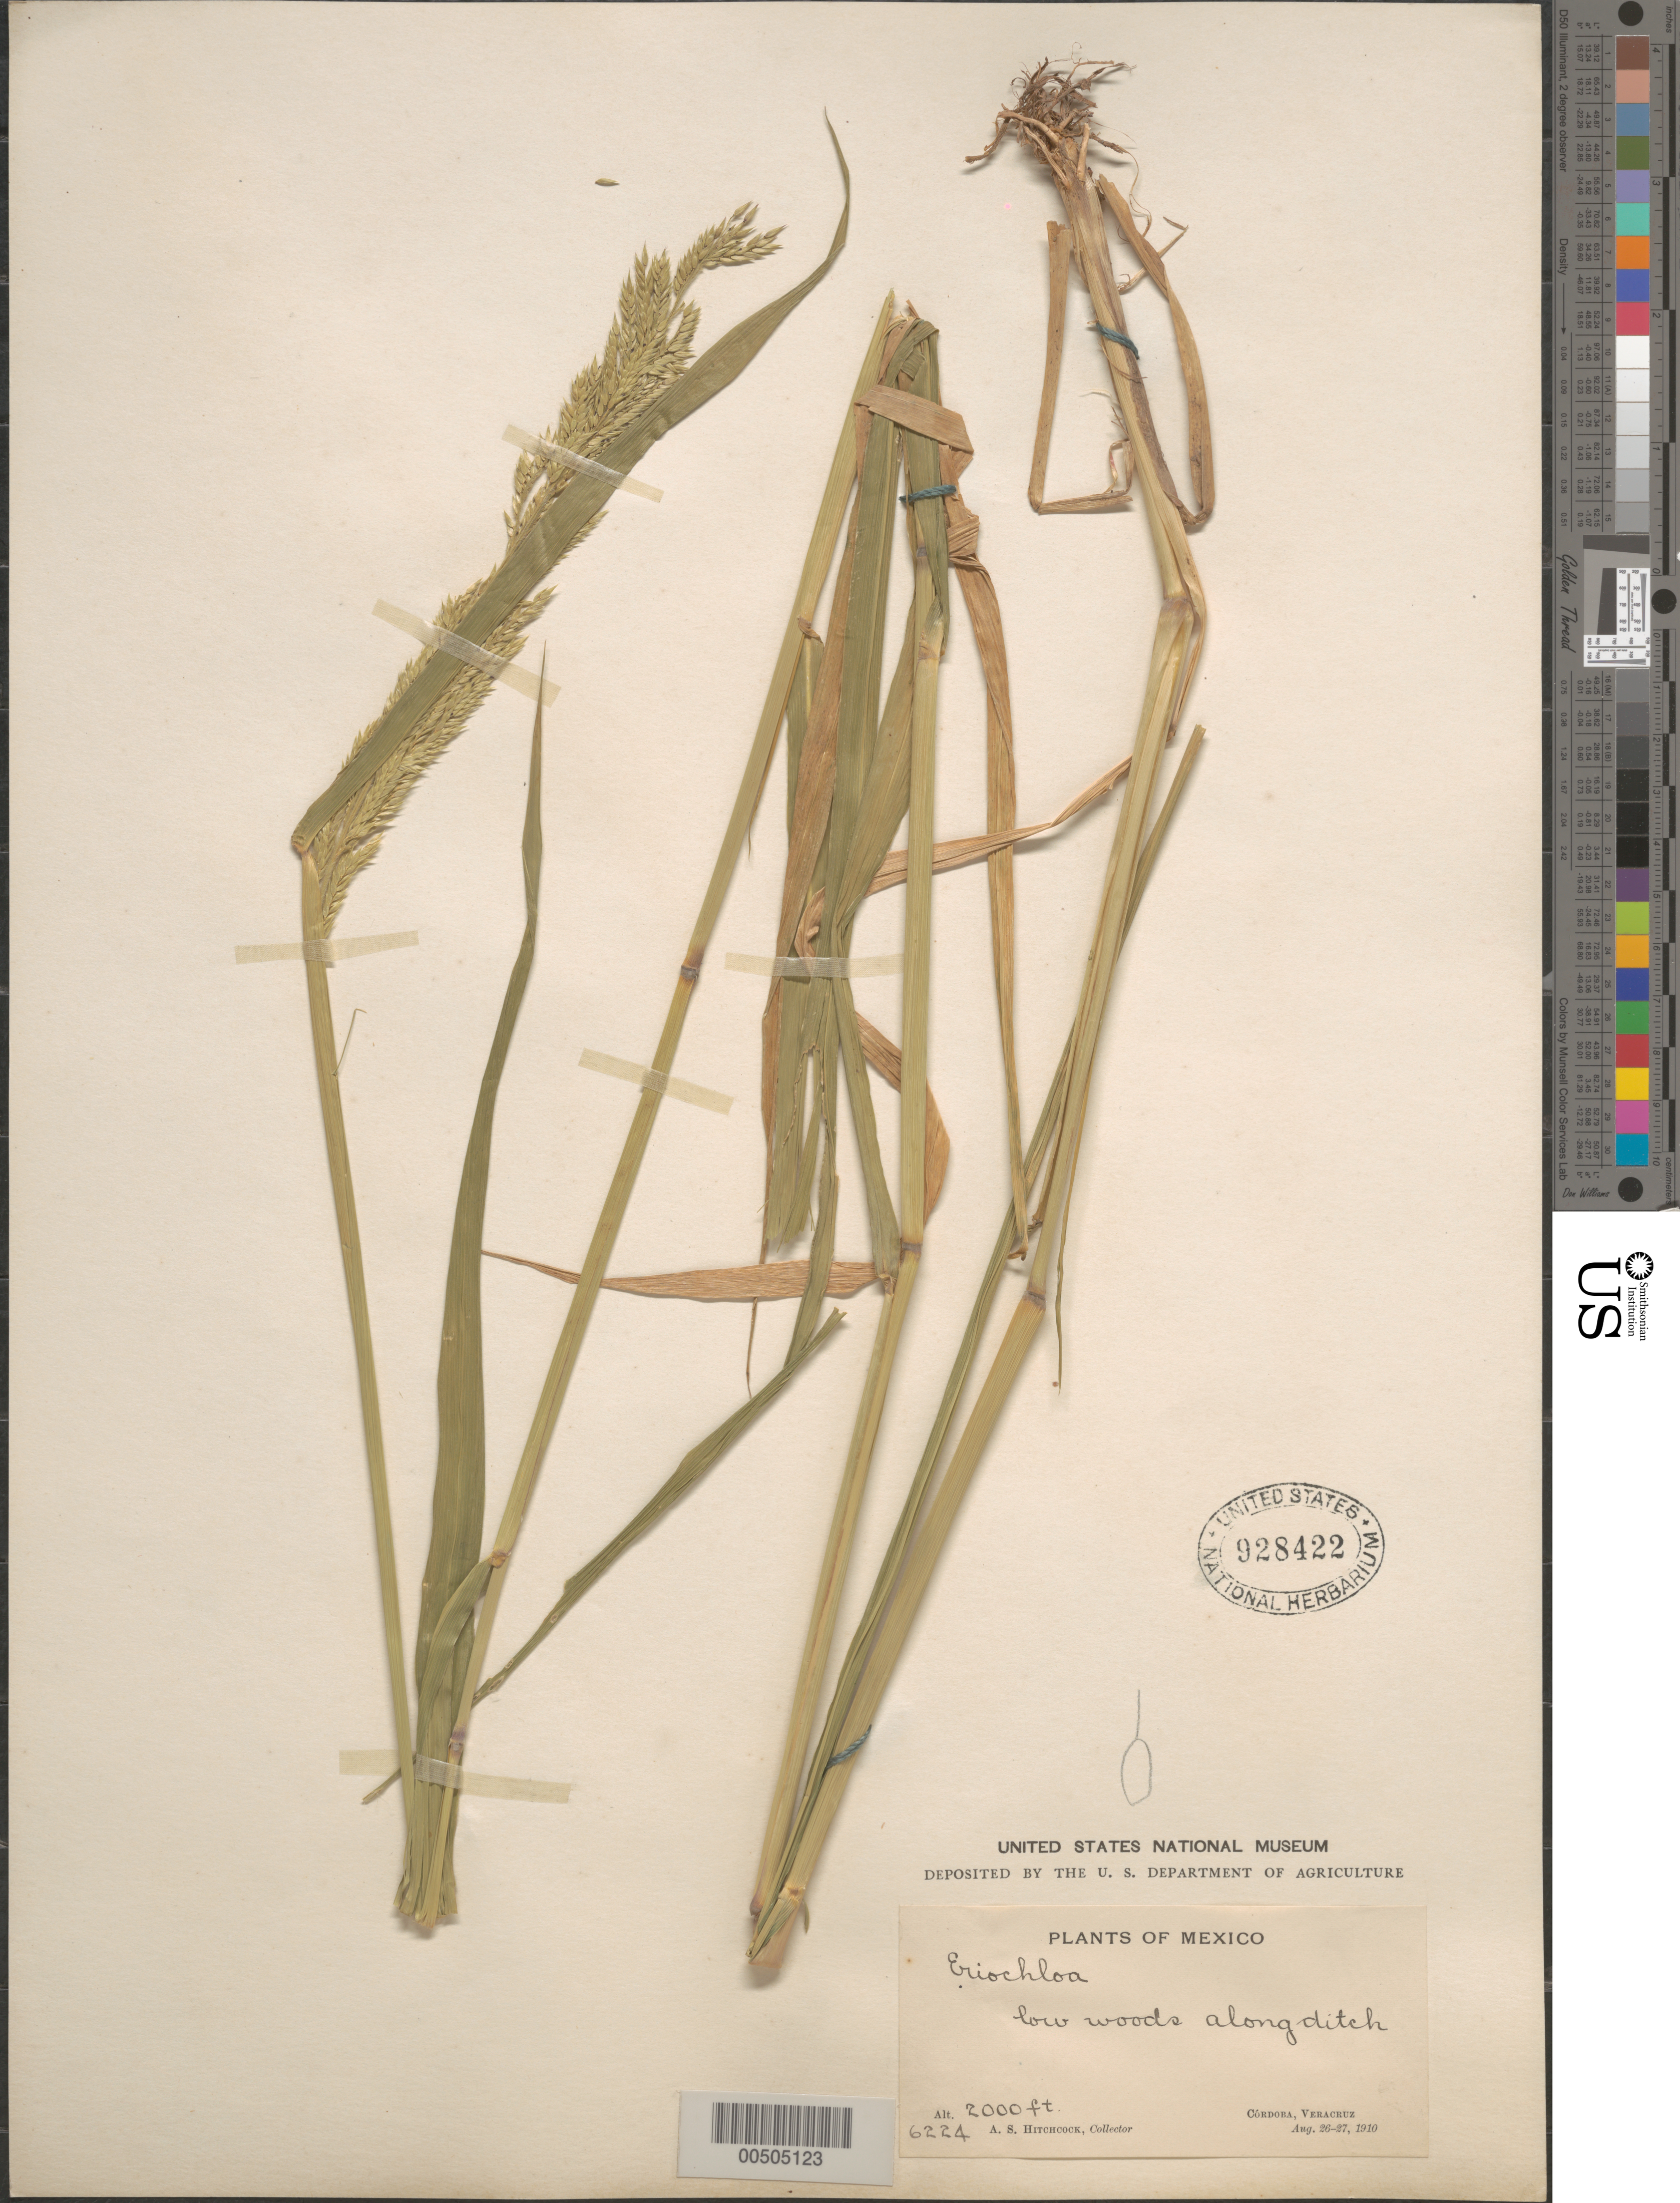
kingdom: Plantae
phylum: Tracheophyta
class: Liliopsida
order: Poales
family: Poaceae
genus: Eriochloa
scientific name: Eriochloa punctata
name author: (L.) Desv. ex Ham.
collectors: A. S. Hitchcock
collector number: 6224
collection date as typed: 26 Aug 1910 to 27 Aug 1910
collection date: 1910-08-26/1910-08-27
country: Mexico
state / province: Veracruz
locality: C¢rdoba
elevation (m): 610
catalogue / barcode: US 928422